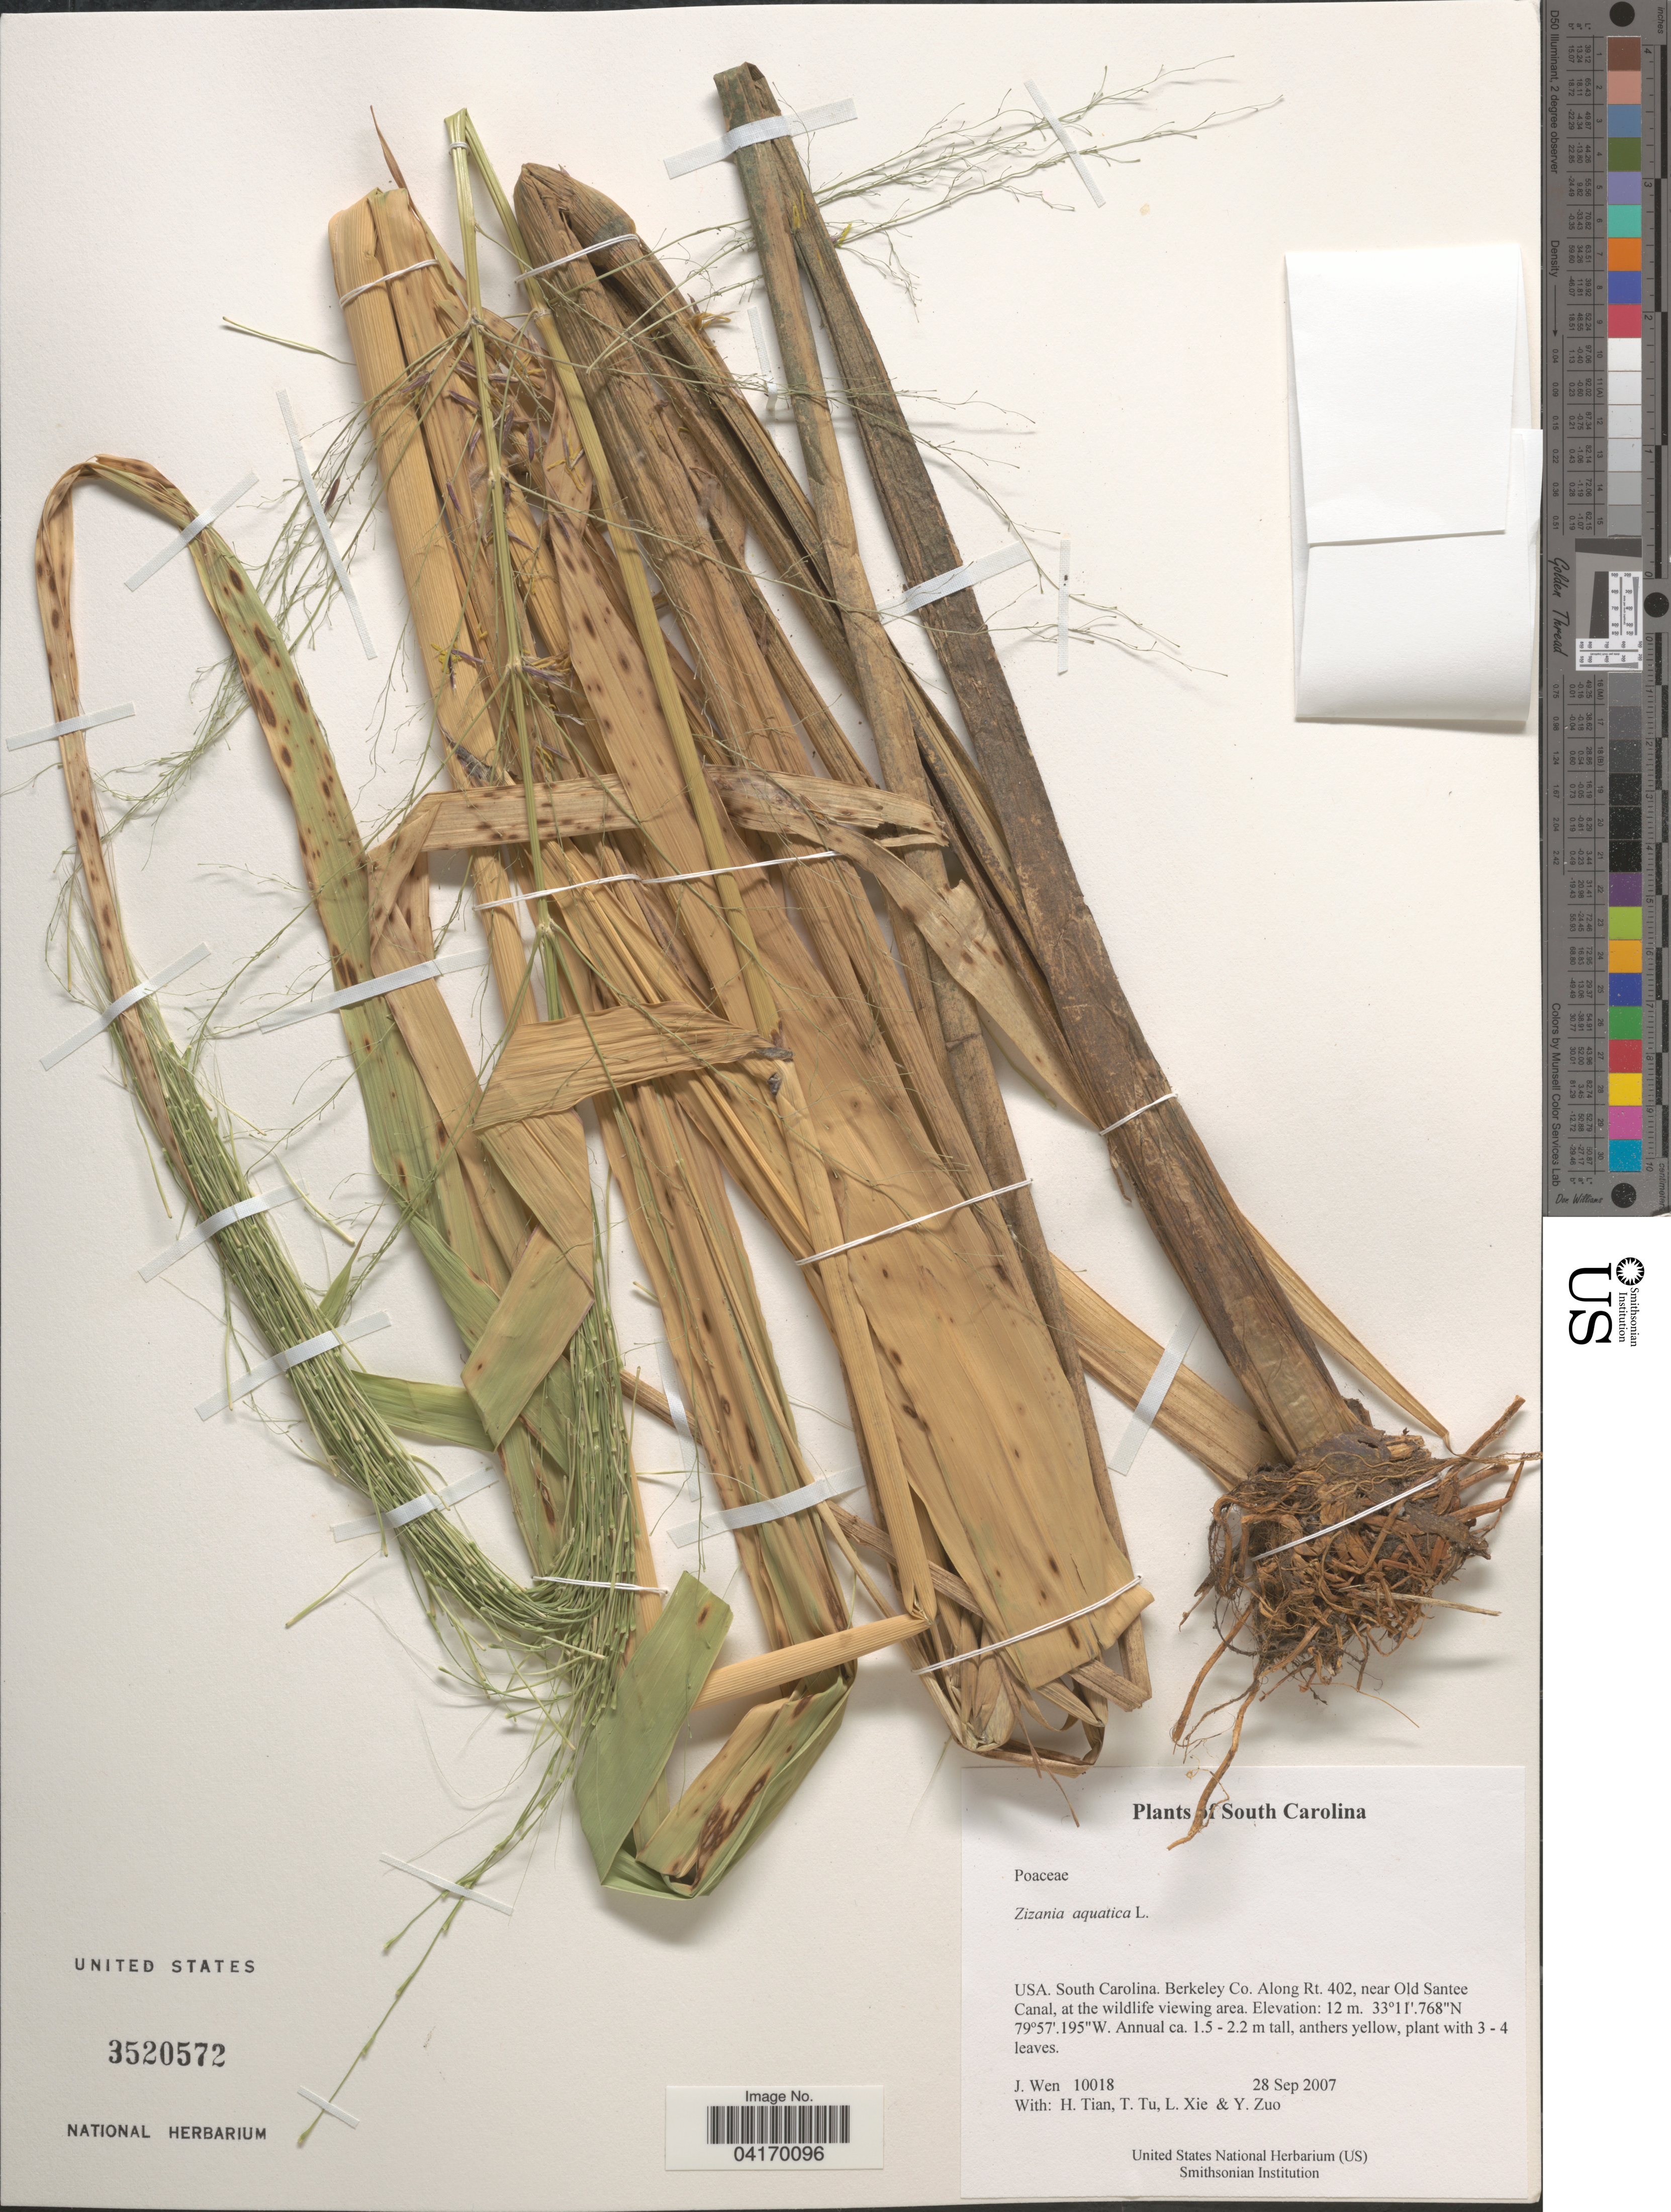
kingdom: Plantae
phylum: Tracheophyta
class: Liliopsida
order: Poales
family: Poaceae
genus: Zizania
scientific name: Zizania aquatica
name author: L.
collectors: J. Wen, H. Tian, T. Tu, L. Xie & Y. Zuo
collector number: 10018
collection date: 2007-09-28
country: United States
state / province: South Carolina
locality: Berkeley Co. Along Rt. 402, near Old Santee Canal, at the wildlife viewing area.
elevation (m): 12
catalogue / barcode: US 3520572